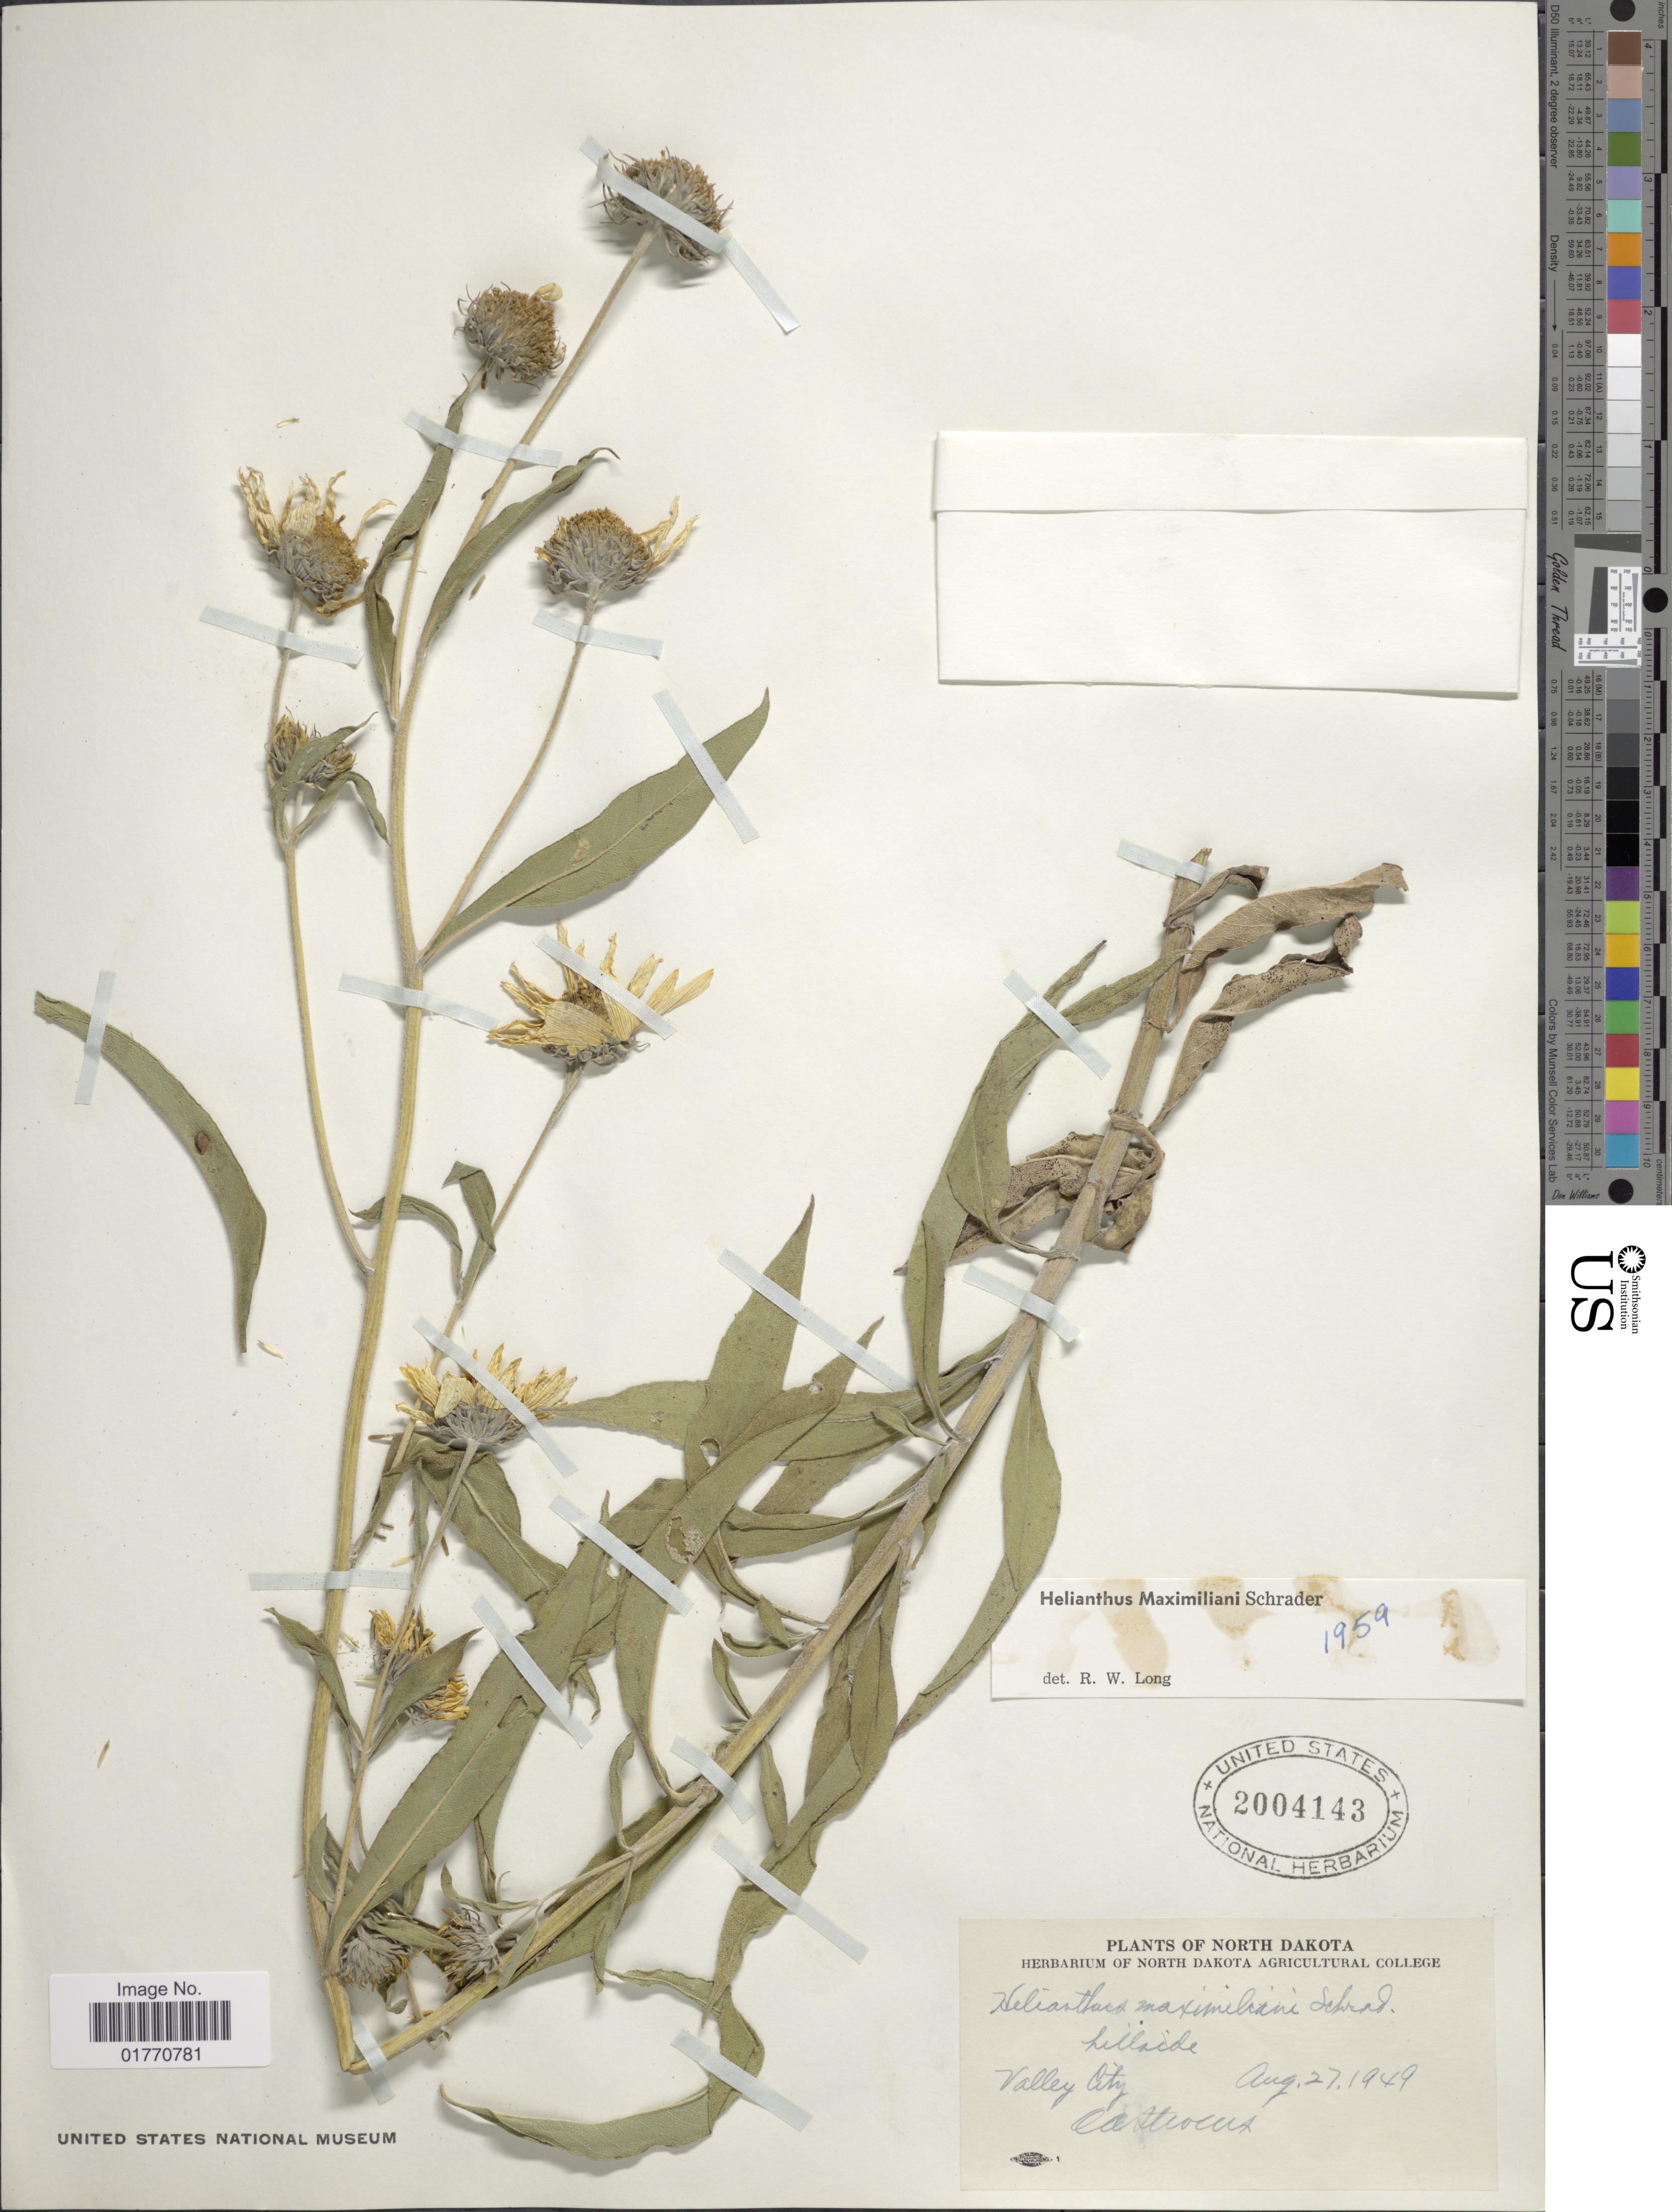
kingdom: Plantae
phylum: Tracheophyta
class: Magnoliopsida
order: Asterales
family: Asteraceae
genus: Helianthus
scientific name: Helianthus maximiliani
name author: Schrad.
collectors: O. A. Stevens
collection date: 1949-08-27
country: United States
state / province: North Dakota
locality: Hillside, Valley City. Eastwood.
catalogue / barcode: US 2004143